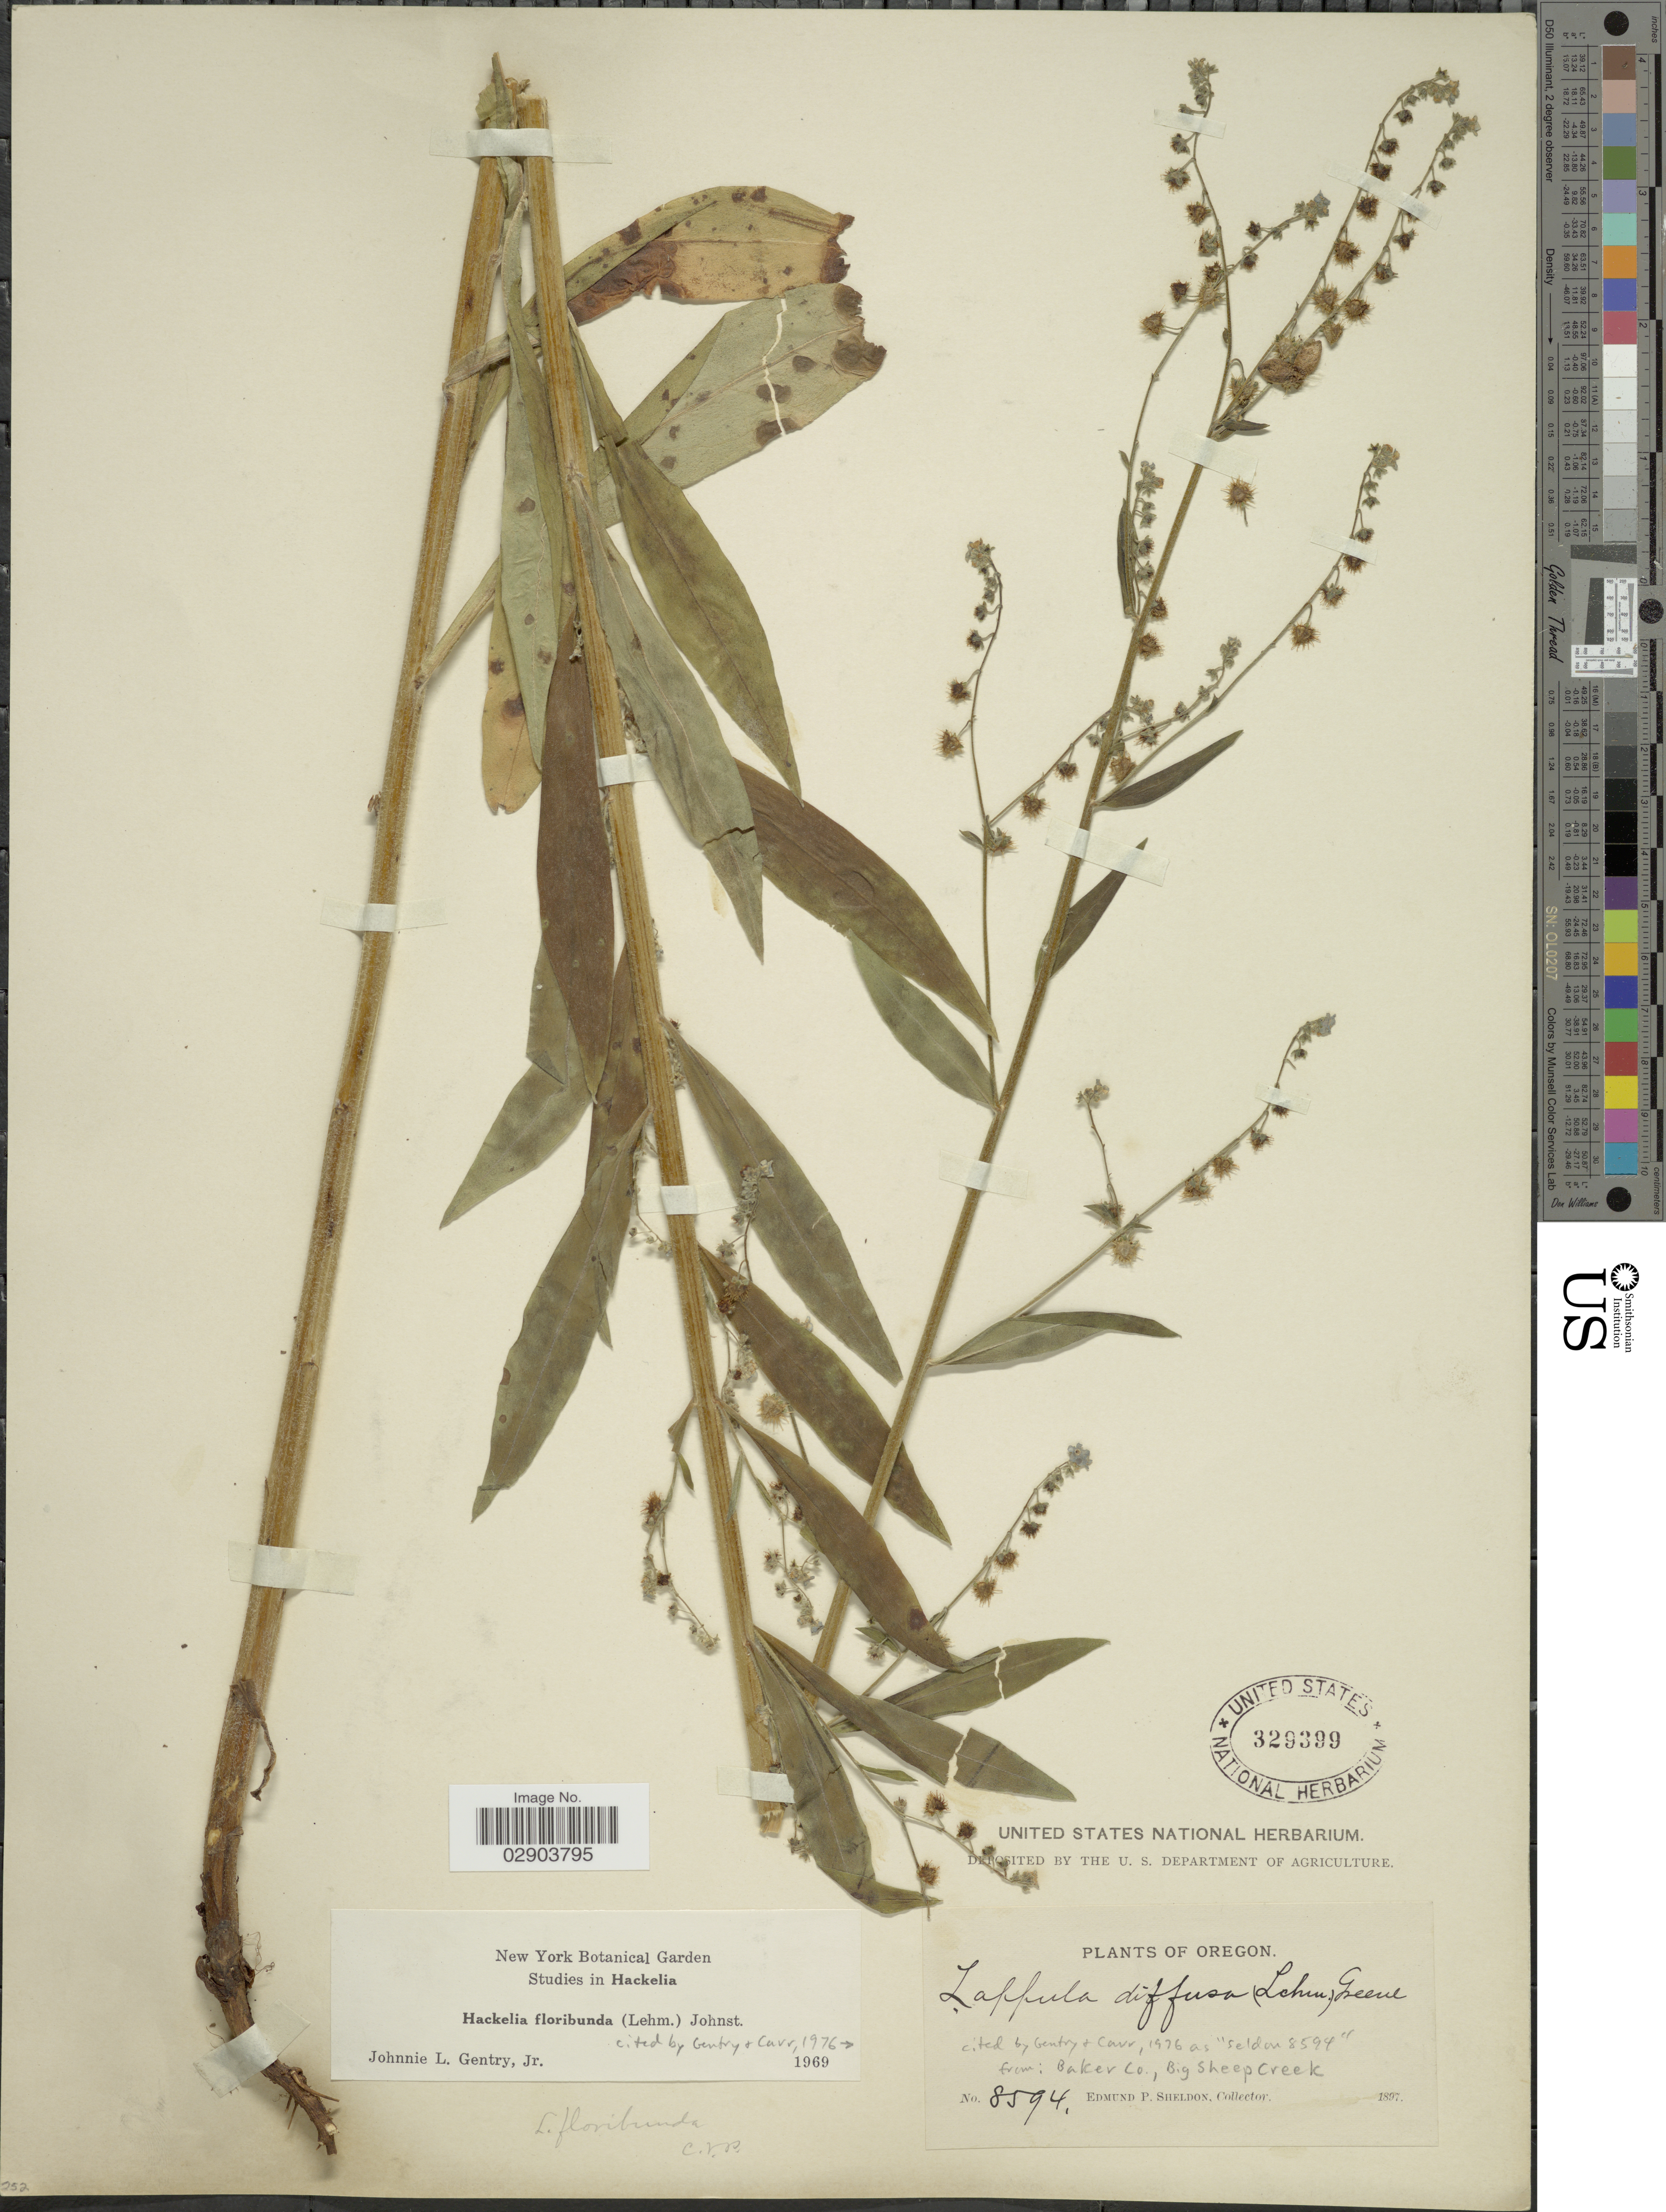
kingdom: Plantae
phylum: Tracheophyta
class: Magnoliopsida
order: Boraginales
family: Boraginaceae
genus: Hackelia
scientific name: Hackelia floribunda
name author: (Lehm.) I.M. Johnst.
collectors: E. P. Sheldon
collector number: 8594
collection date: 1897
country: United States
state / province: Oregon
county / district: Baker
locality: Baker Co., Big Sheep Creek.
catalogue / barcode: US 329399